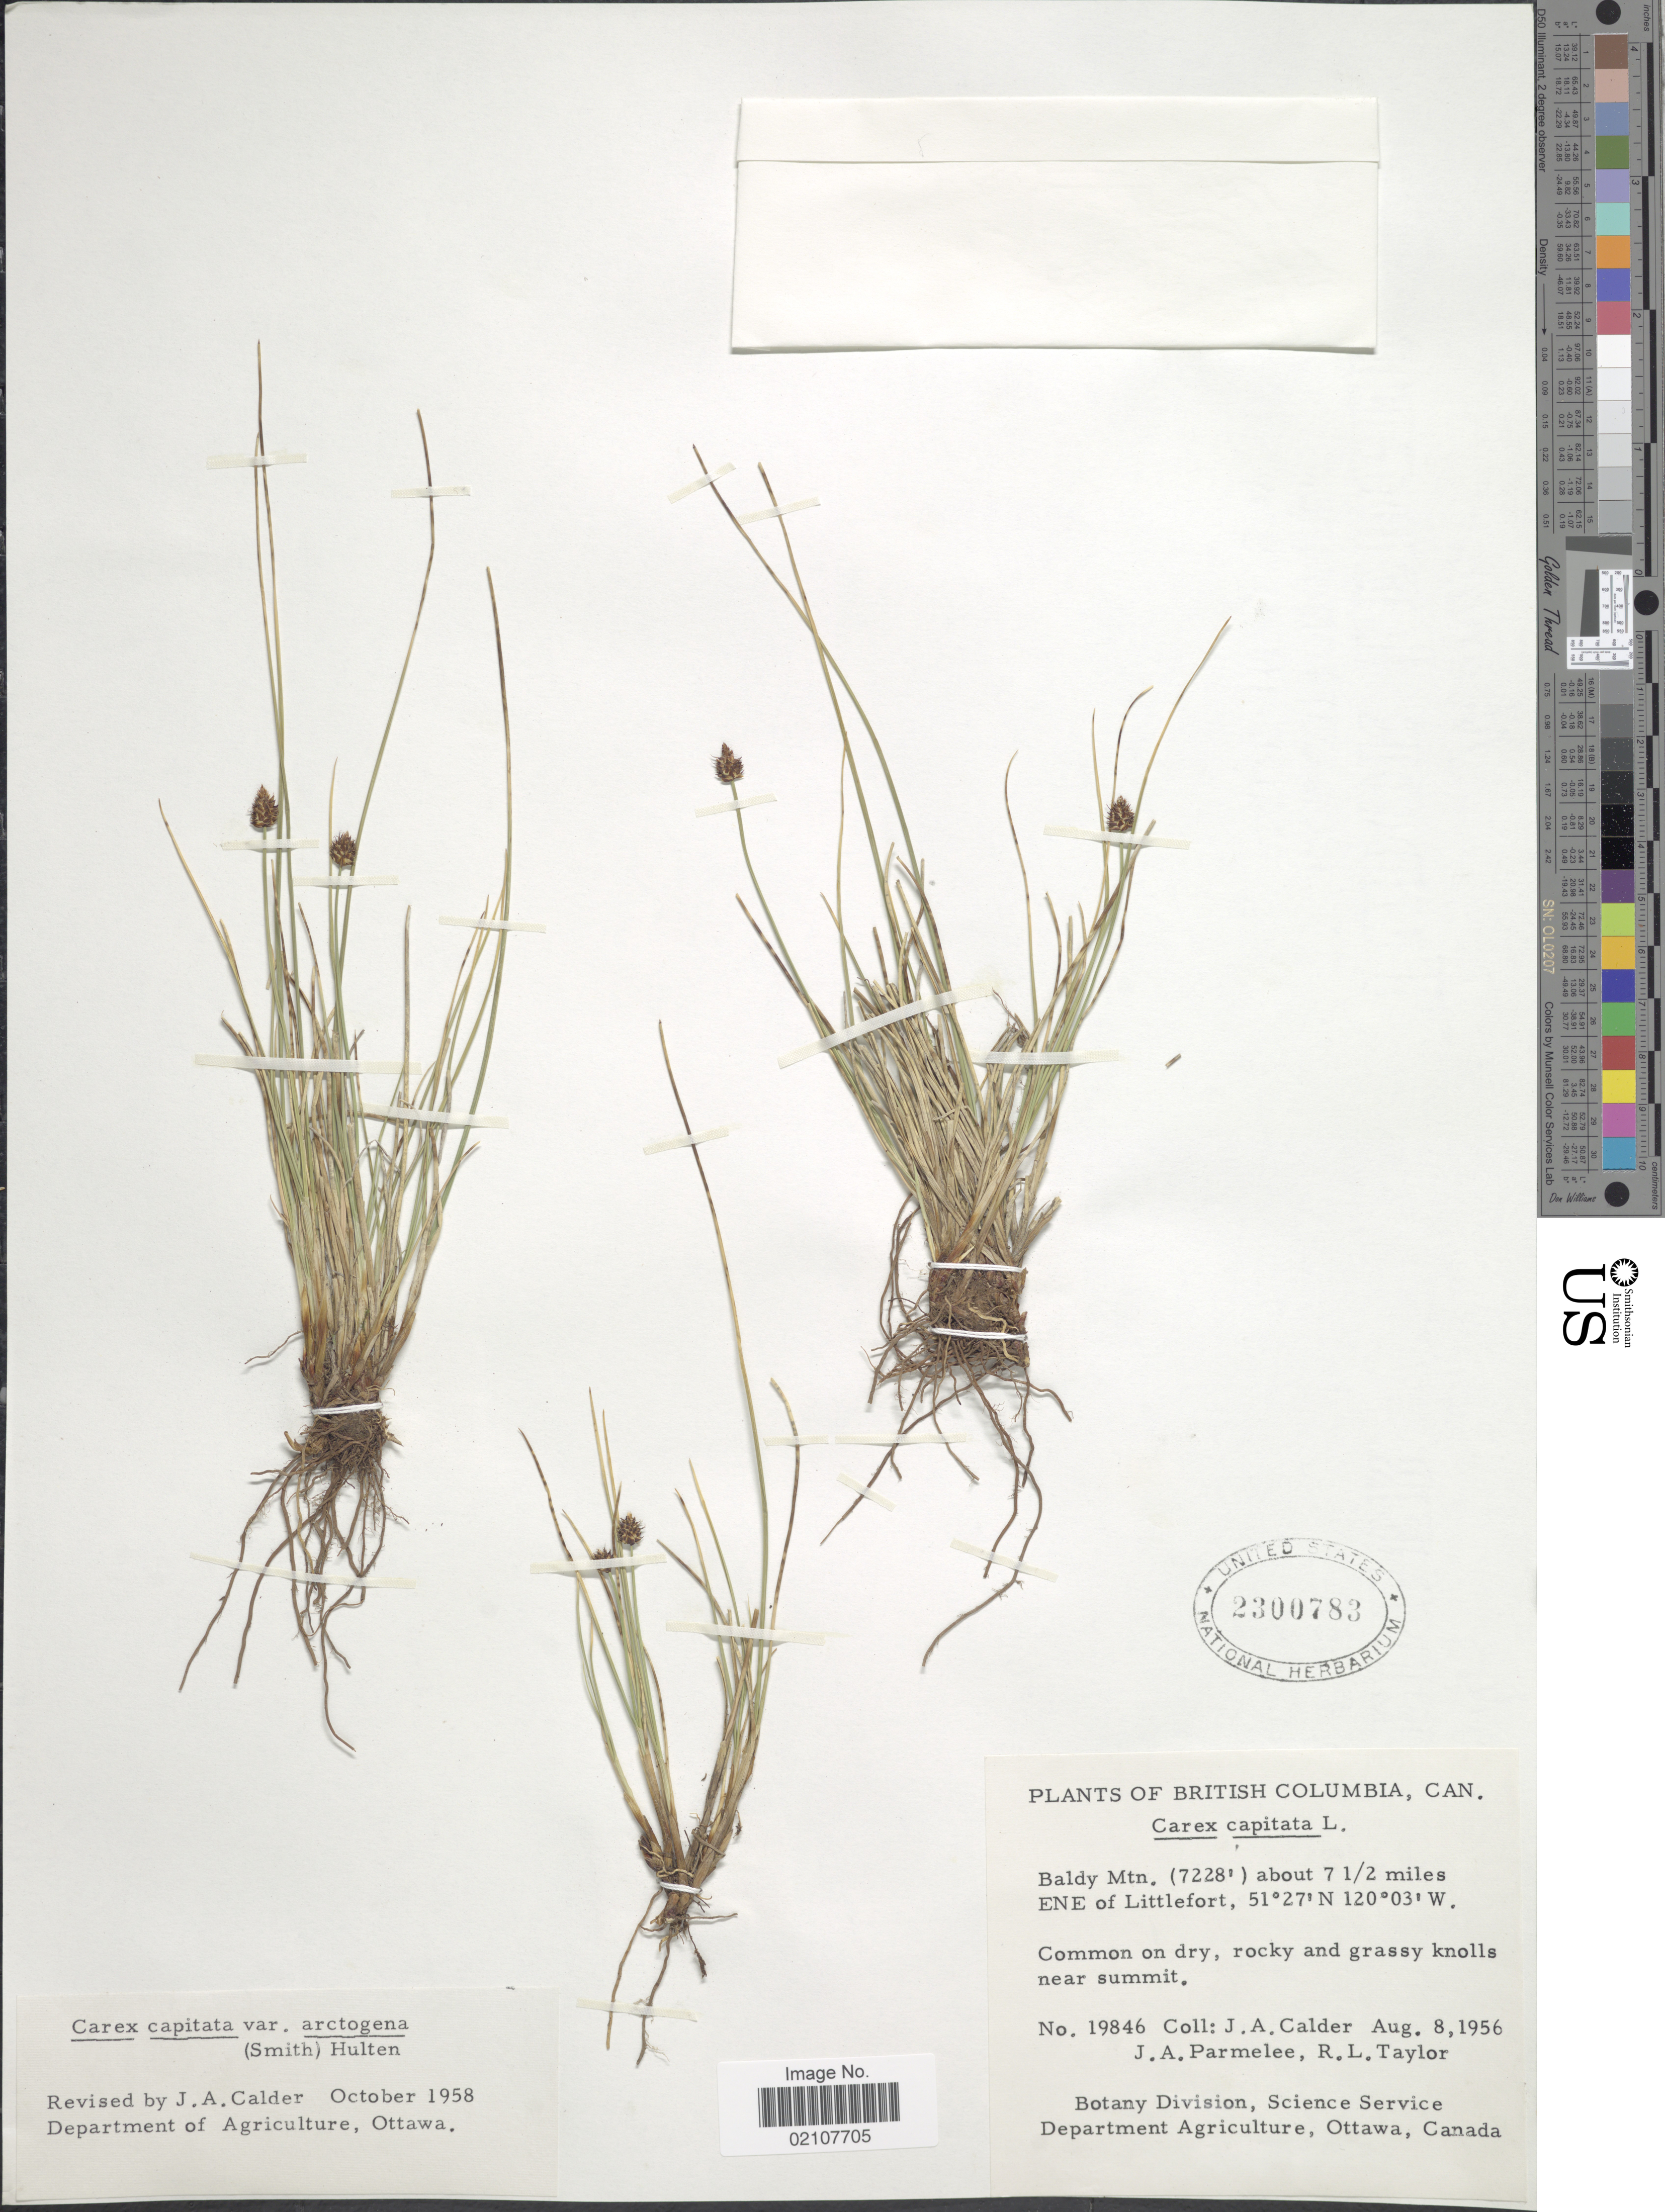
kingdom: Plantae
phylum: Tracheophyta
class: Liliopsida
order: Poales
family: Cyperaceae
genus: Carex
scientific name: Carex capitata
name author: L.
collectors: J. A. Calder, J. A. Parmelee & R. Taylor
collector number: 19846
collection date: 1956-08-08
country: Canada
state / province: British Columbia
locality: British Columbia, Can. Baldy Mtn. about 7½ miles ENE of Littlefort.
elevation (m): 2203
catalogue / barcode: US 2300783